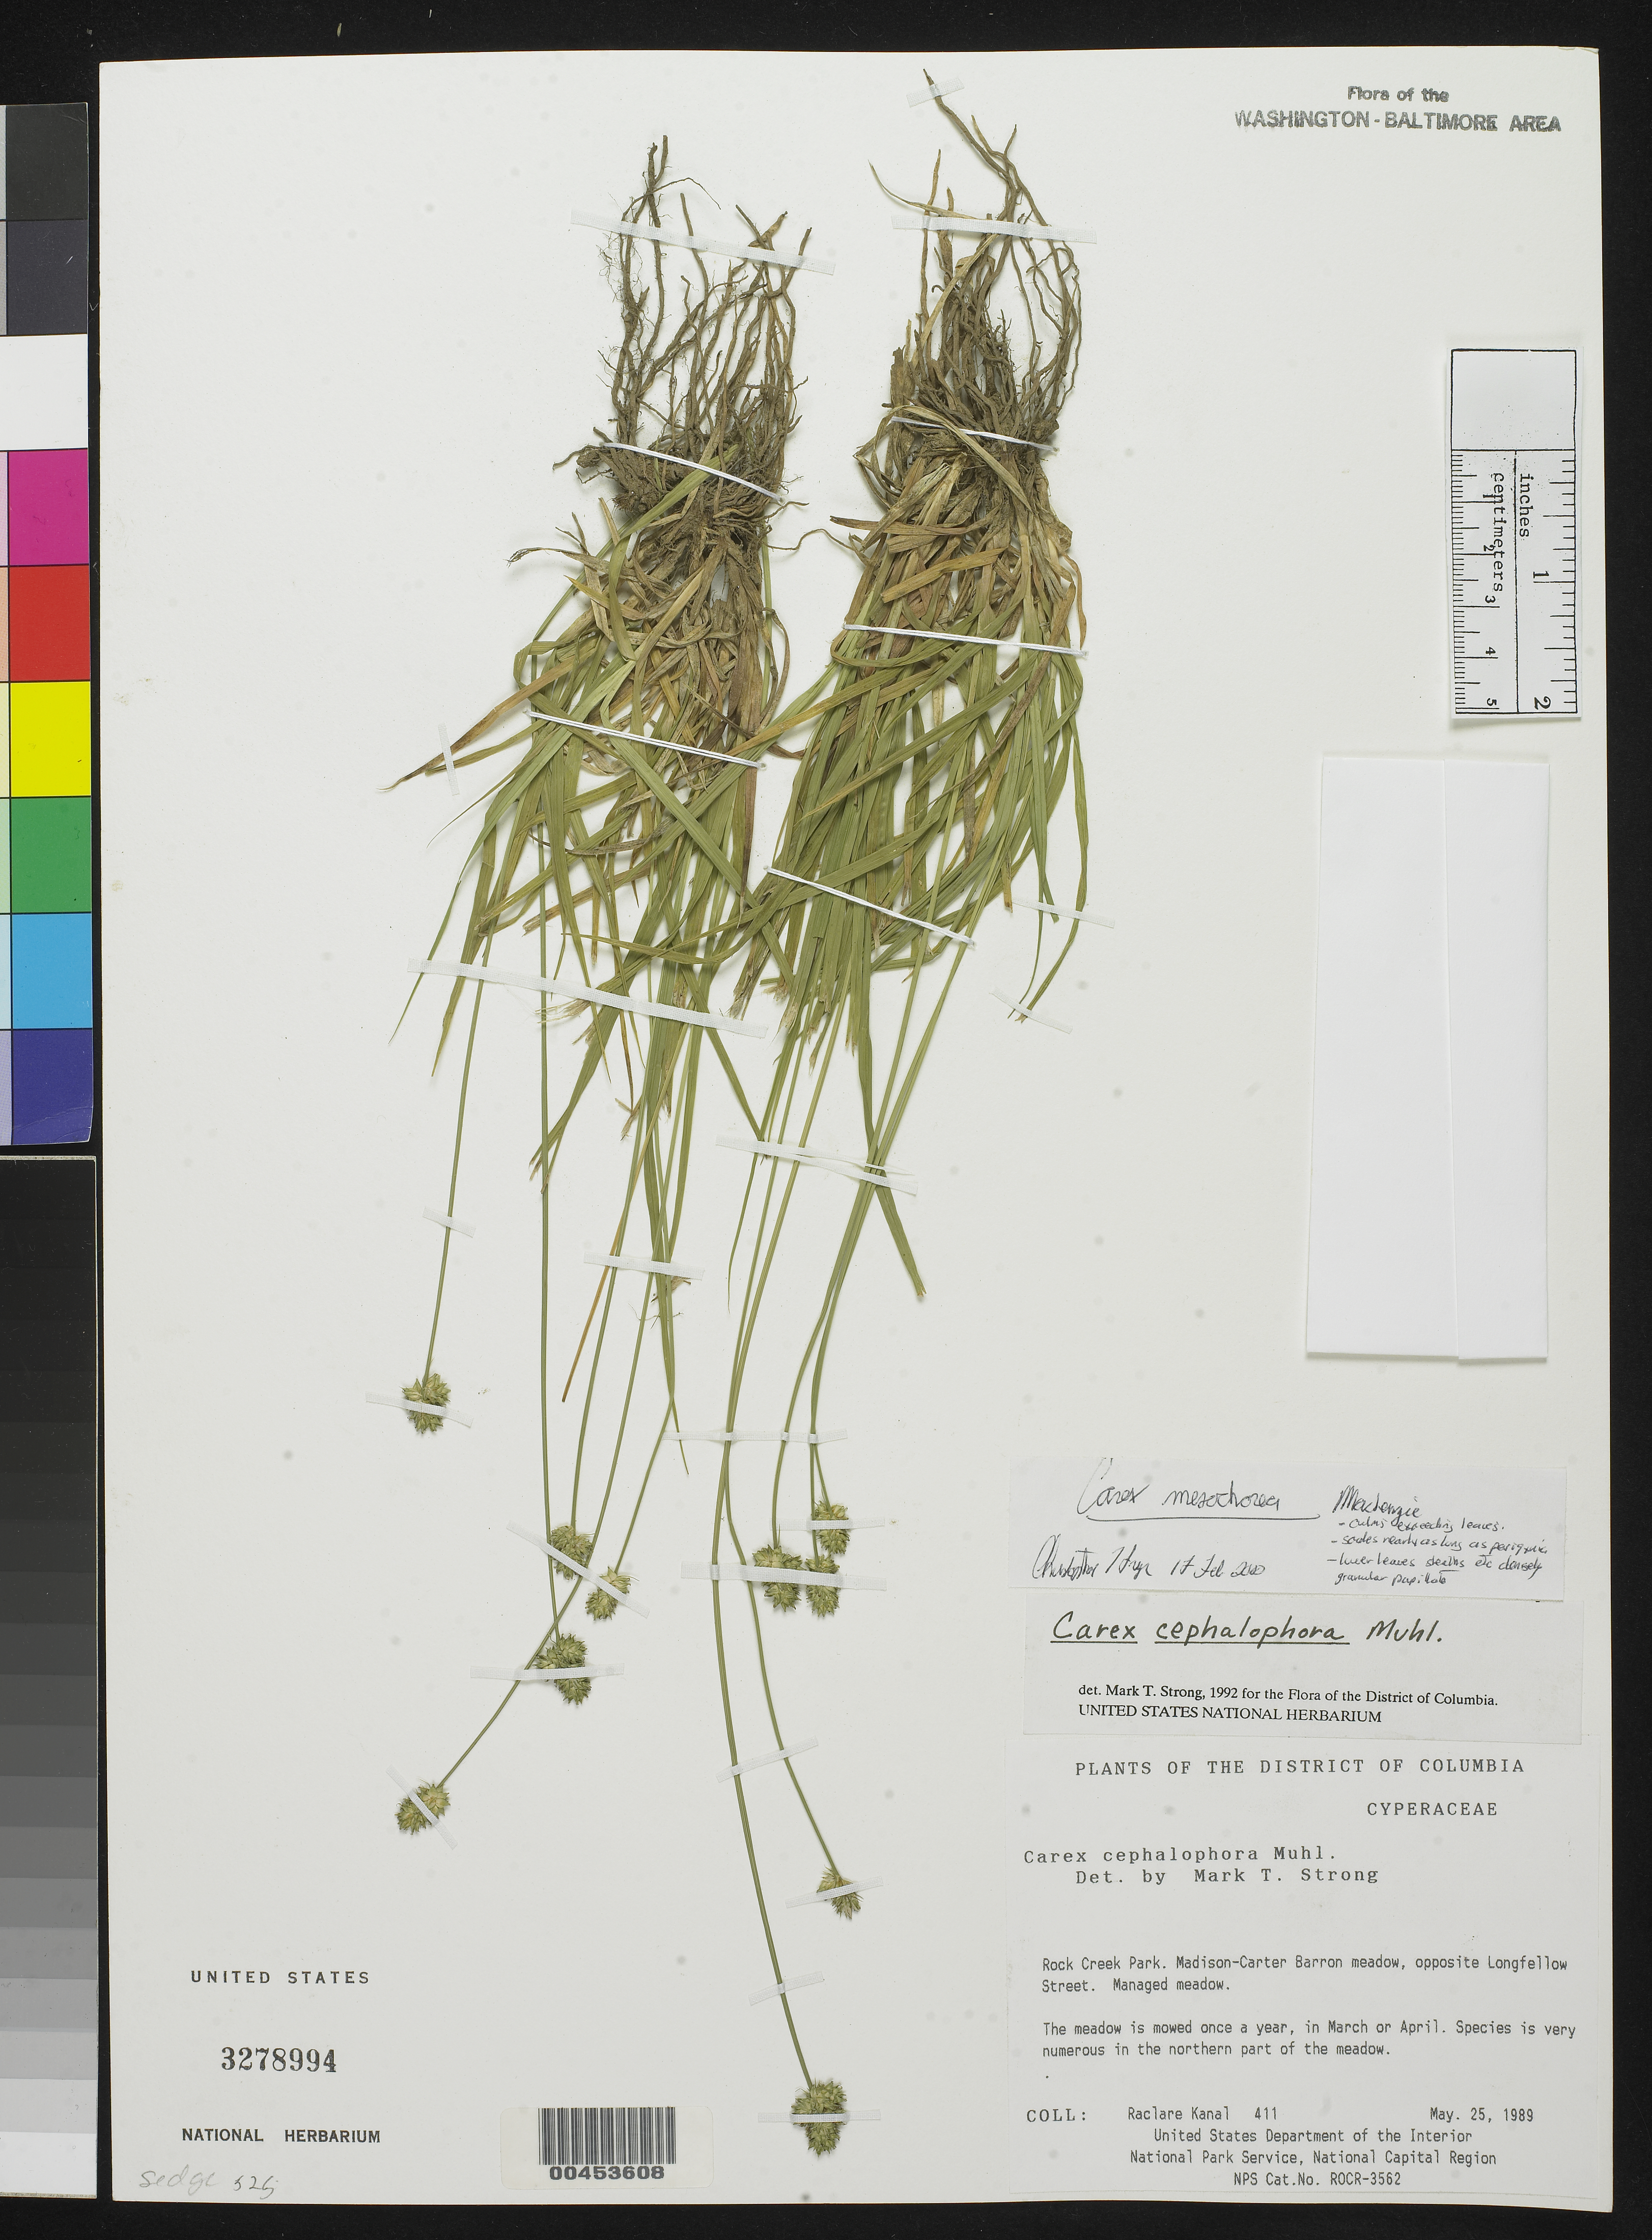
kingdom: Plantae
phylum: Tracheophyta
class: Liliopsida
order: Poales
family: Cyperaceae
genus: Carex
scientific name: Carex mesochorea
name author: Mack.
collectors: R. Kanal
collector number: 411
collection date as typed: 25 May 1989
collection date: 1989-05-25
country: United States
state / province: District of Columbia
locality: Rock Creek Park, Madison-Carter Barron meadow, opposite Longellow Street Rock Creek Park & vicinity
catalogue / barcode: US 3278994